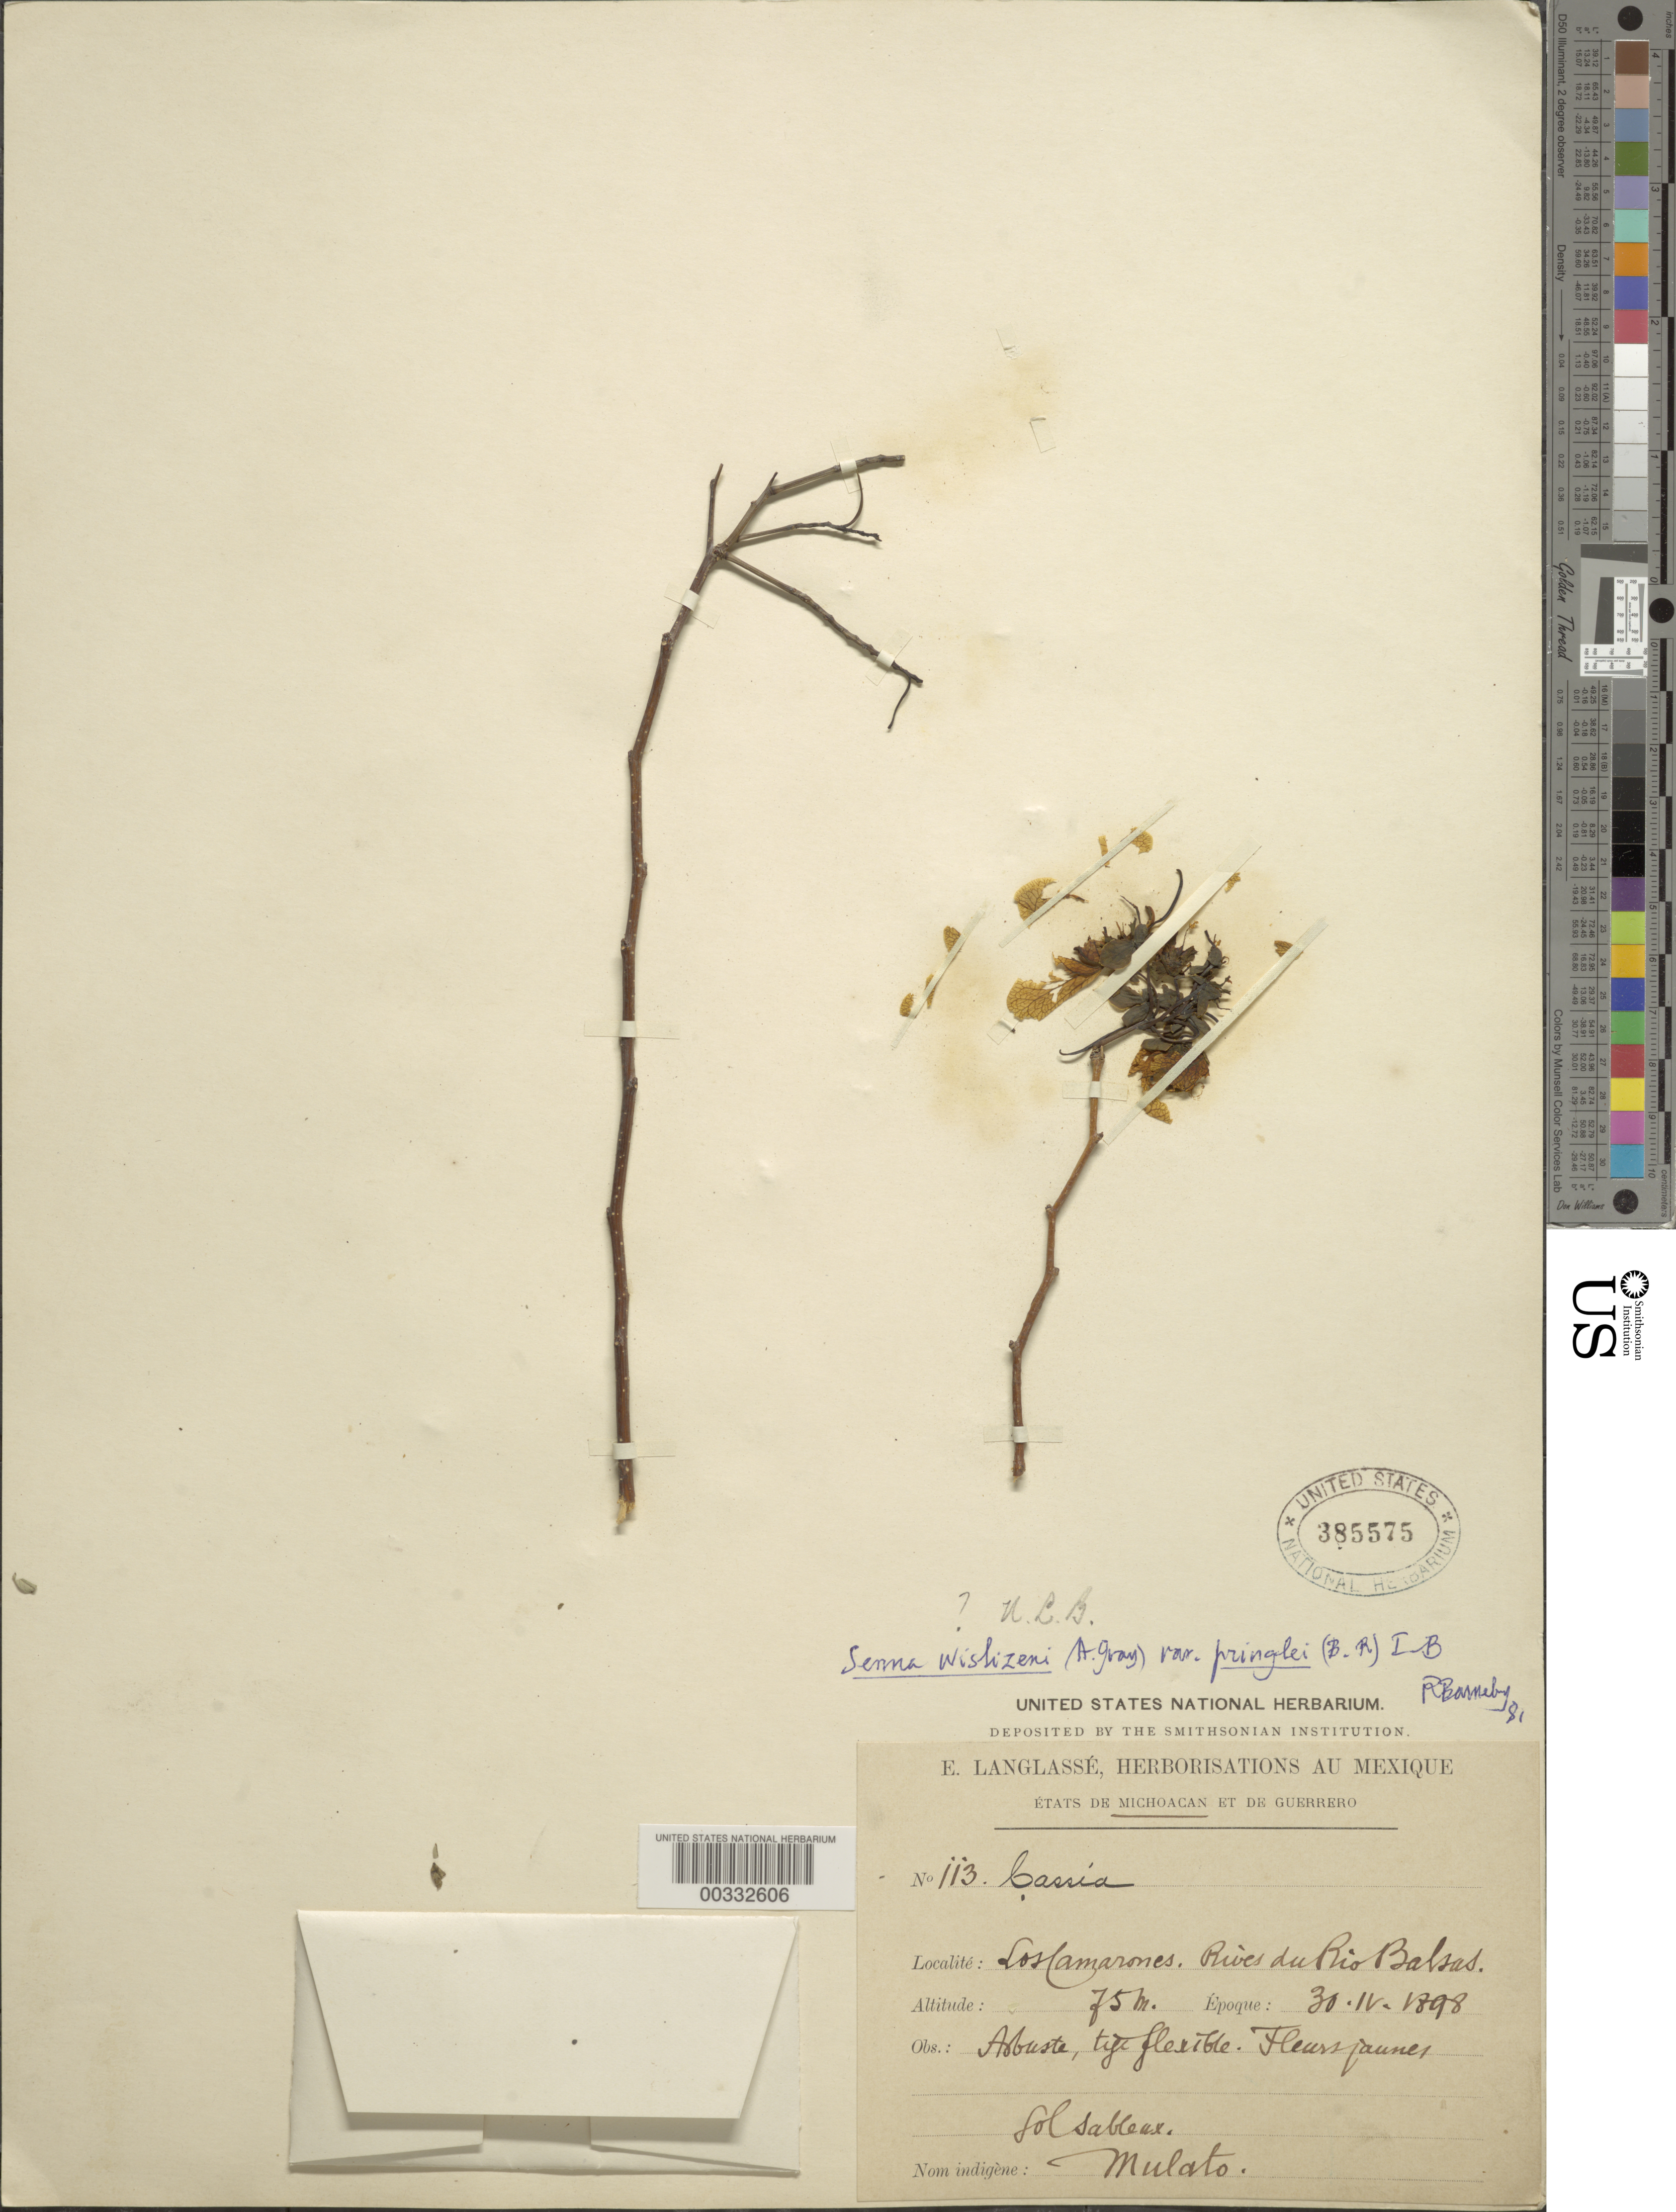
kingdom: Plantae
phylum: Tracheophyta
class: Magnoliopsida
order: Fabales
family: Fabaceae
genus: Senna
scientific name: Senna wislizeni var. pringlei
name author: (Rose) H.S. Irwin & Barneby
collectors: E. Langlassé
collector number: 113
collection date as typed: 30 Apr 1898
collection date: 1898-04-30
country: Mexico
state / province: Michoacán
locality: Los camarones, rio balsas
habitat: River bank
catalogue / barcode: US 385575